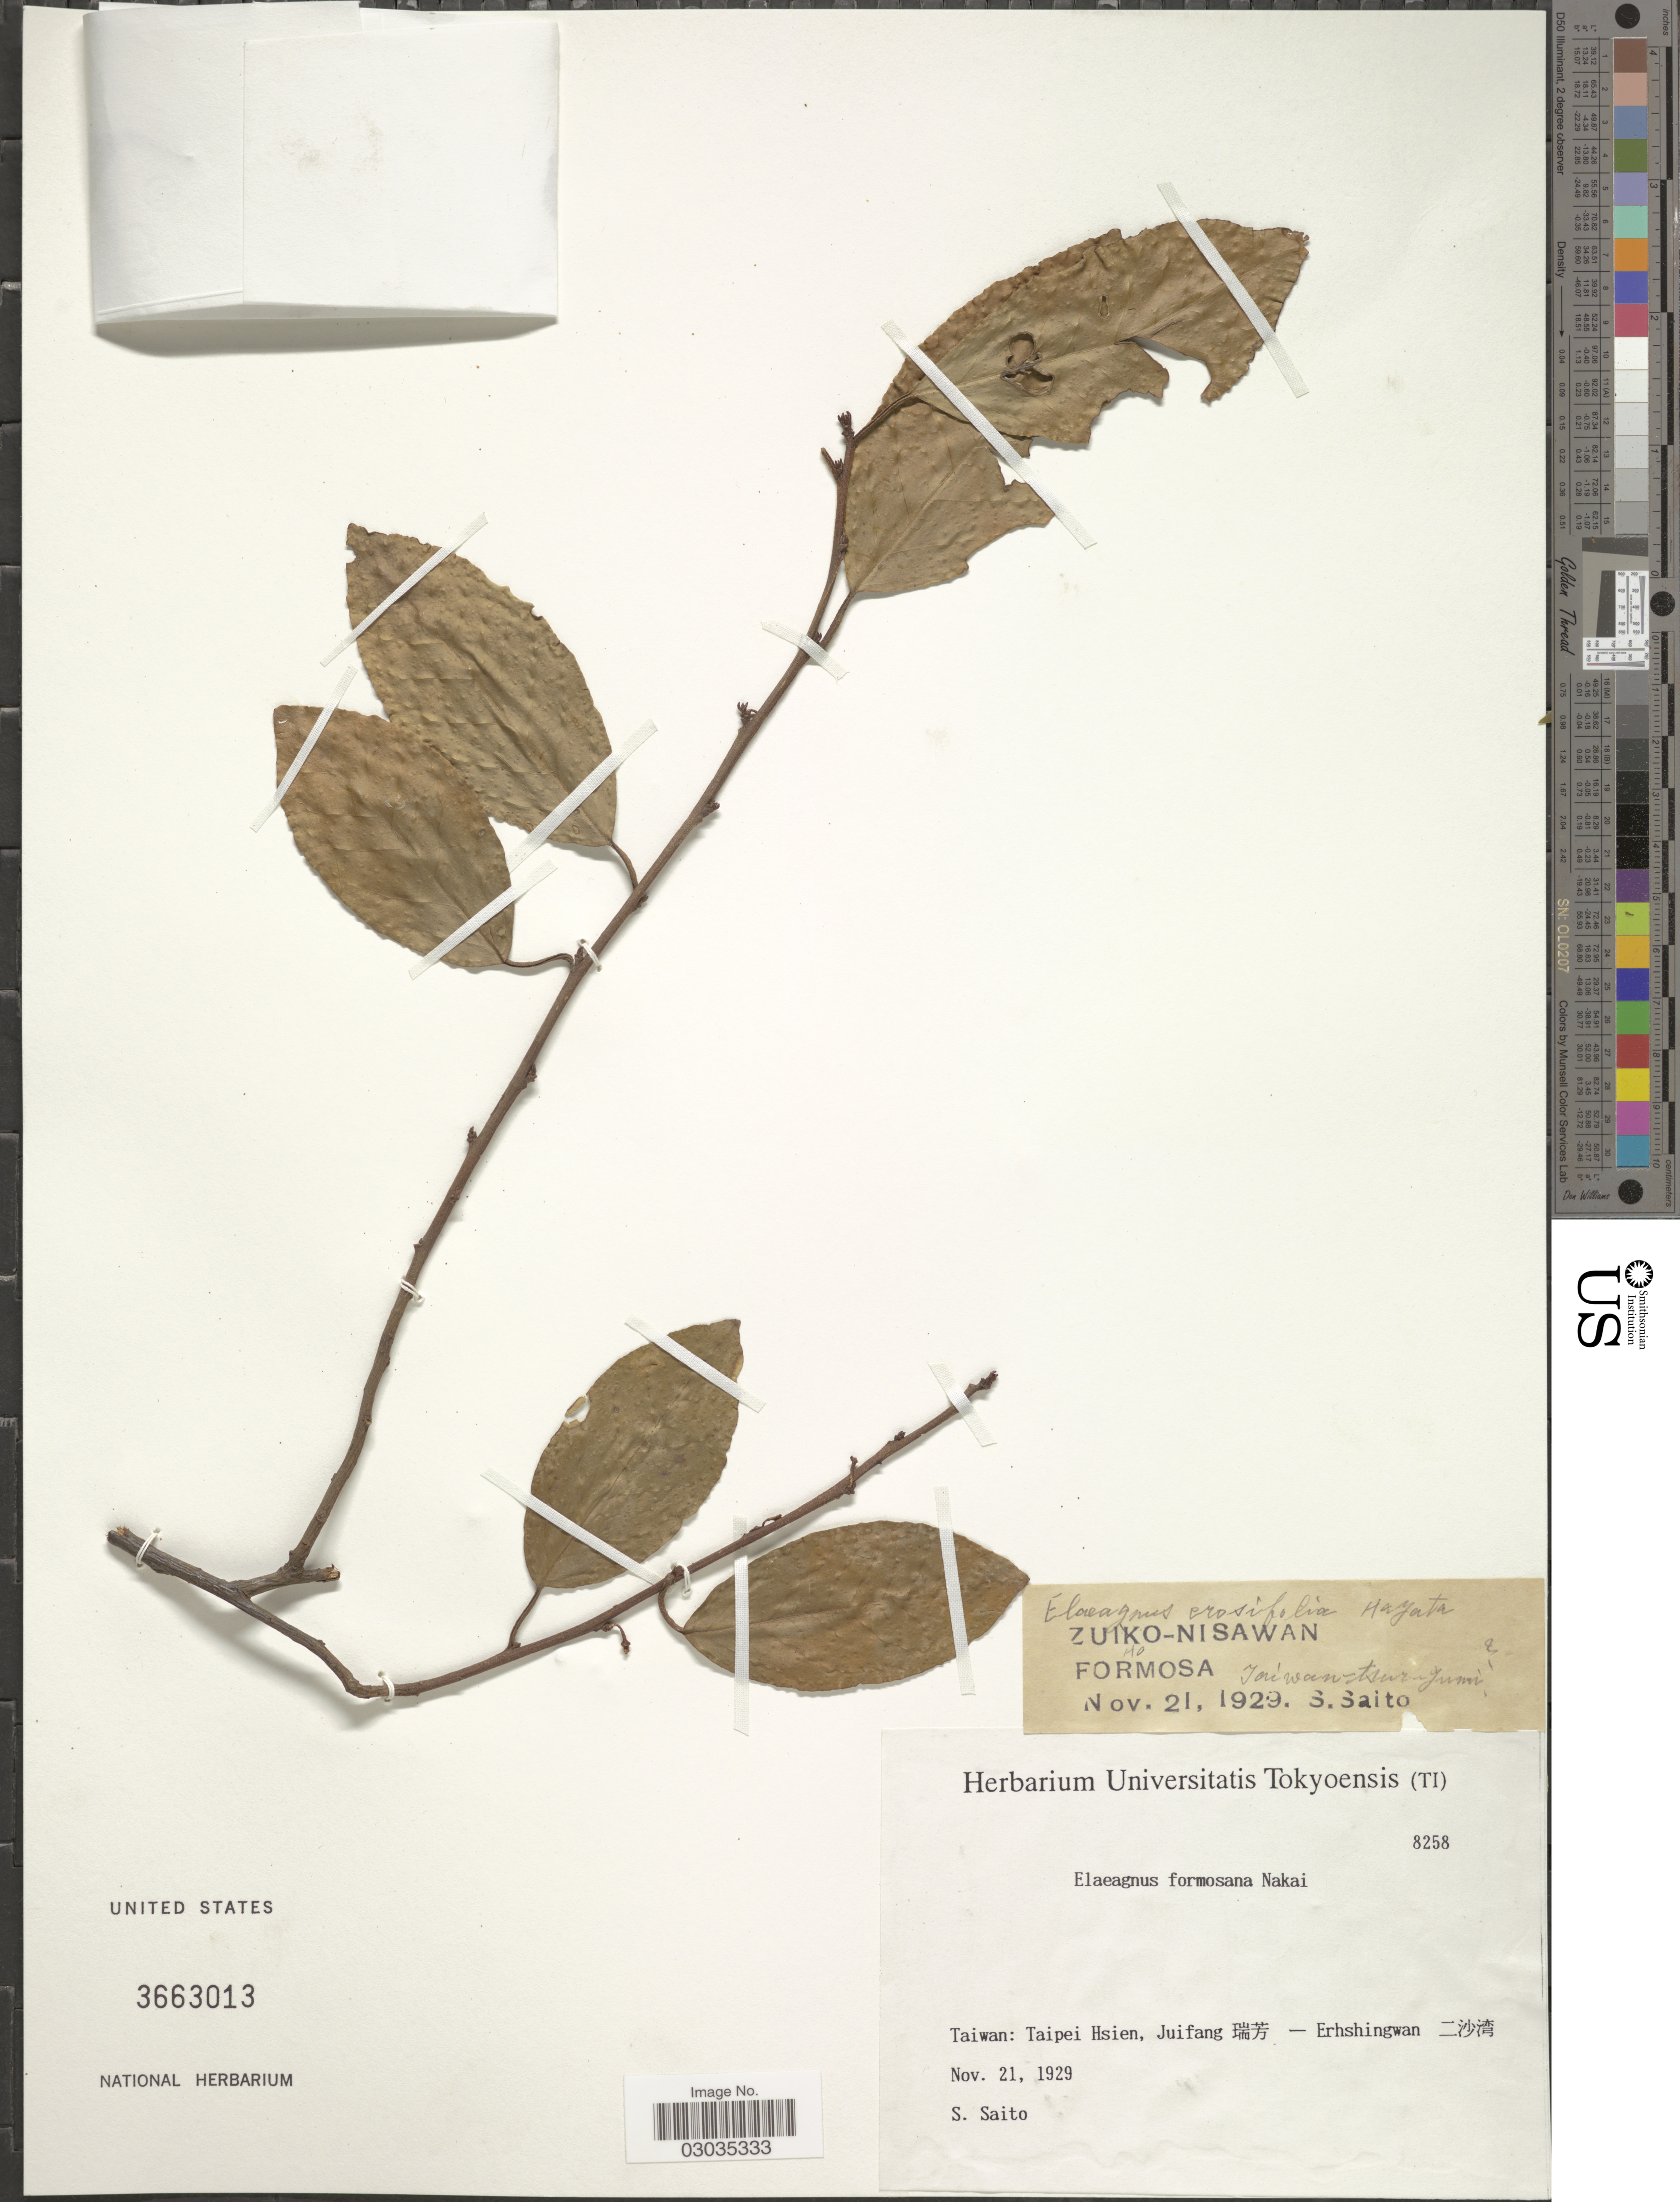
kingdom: Plantae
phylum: Tracheophyta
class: Magnoliopsida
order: Rosales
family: Elaeagnaceae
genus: Elaeagnus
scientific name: Elaeagnus formosana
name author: Nakai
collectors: S. Saito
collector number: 8258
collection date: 1929-11-21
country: Taiwan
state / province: Taipei City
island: Taiwan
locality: Taipei Hsien, Juifang - Erhshingwan.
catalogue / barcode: US 3663013